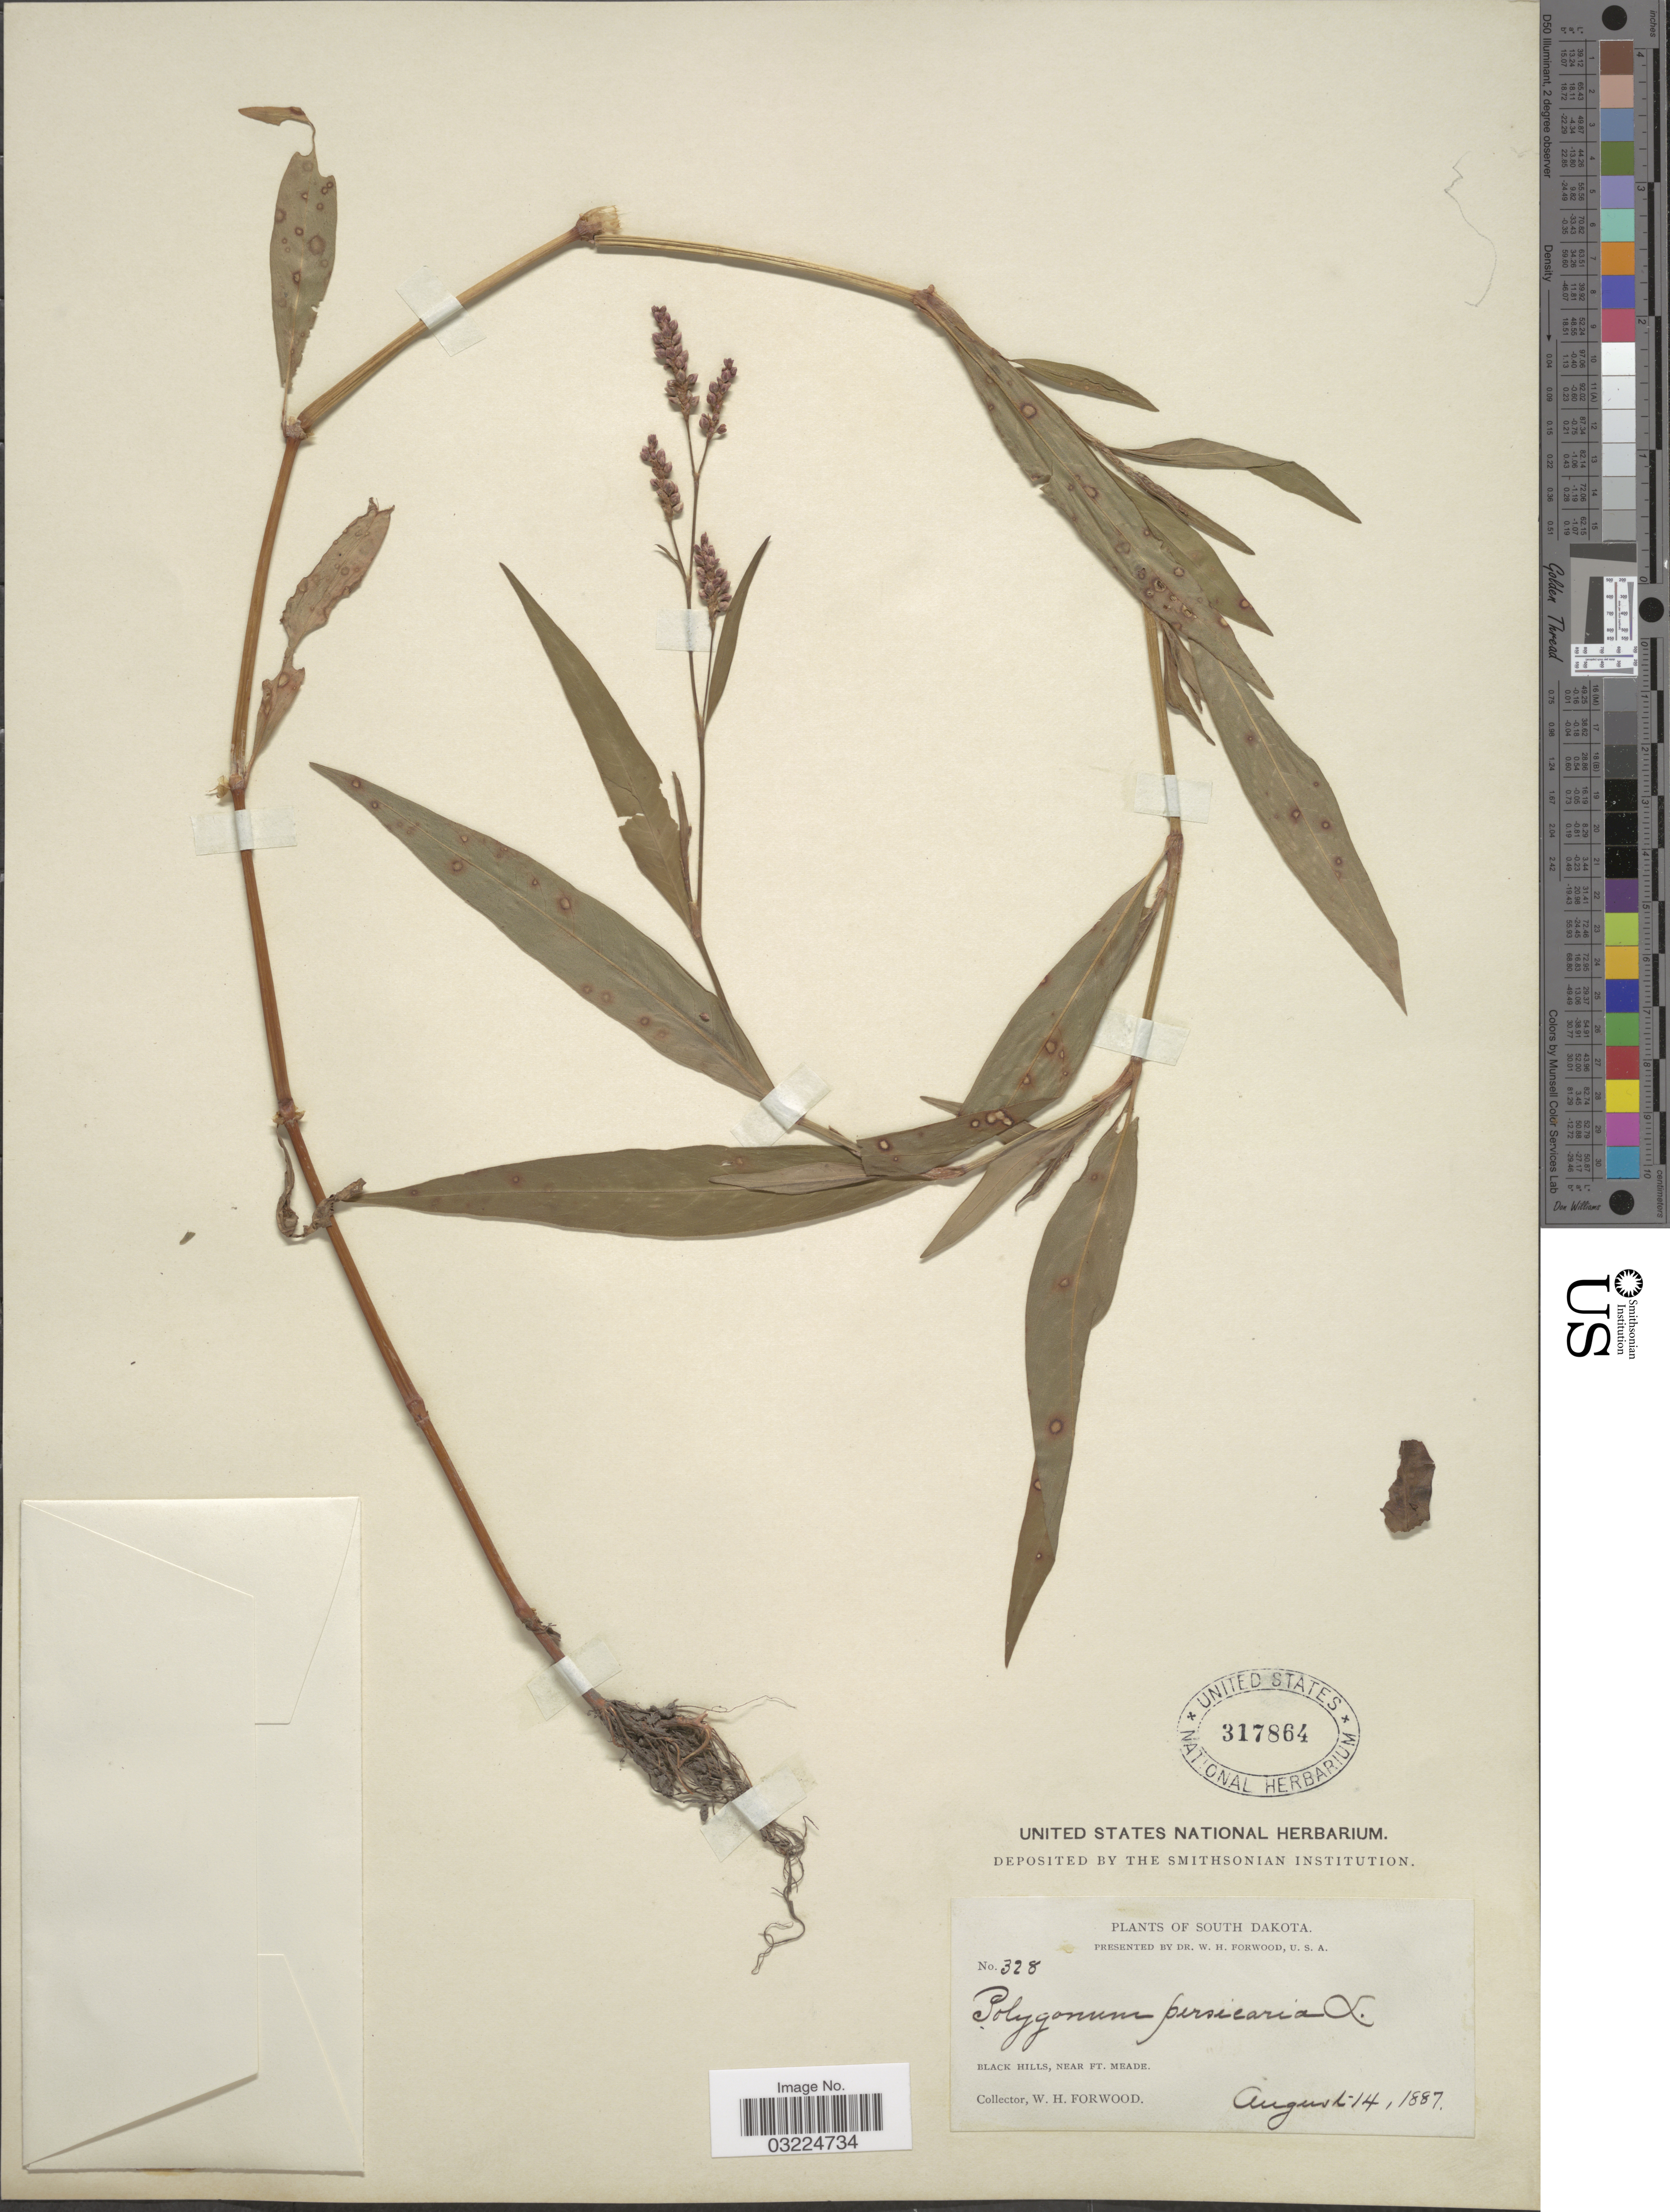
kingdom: Plantae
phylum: Tracheophyta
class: Magnoliopsida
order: Caryophyllales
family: Polygonaceae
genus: Persicaria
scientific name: Persicaria maculosa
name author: S.F. Gray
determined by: Atha, D. E.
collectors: W. Forwood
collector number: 328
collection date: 1887-08-14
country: United States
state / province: South Dakota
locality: Black Hills, near Ft. Meade.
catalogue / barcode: US 317864